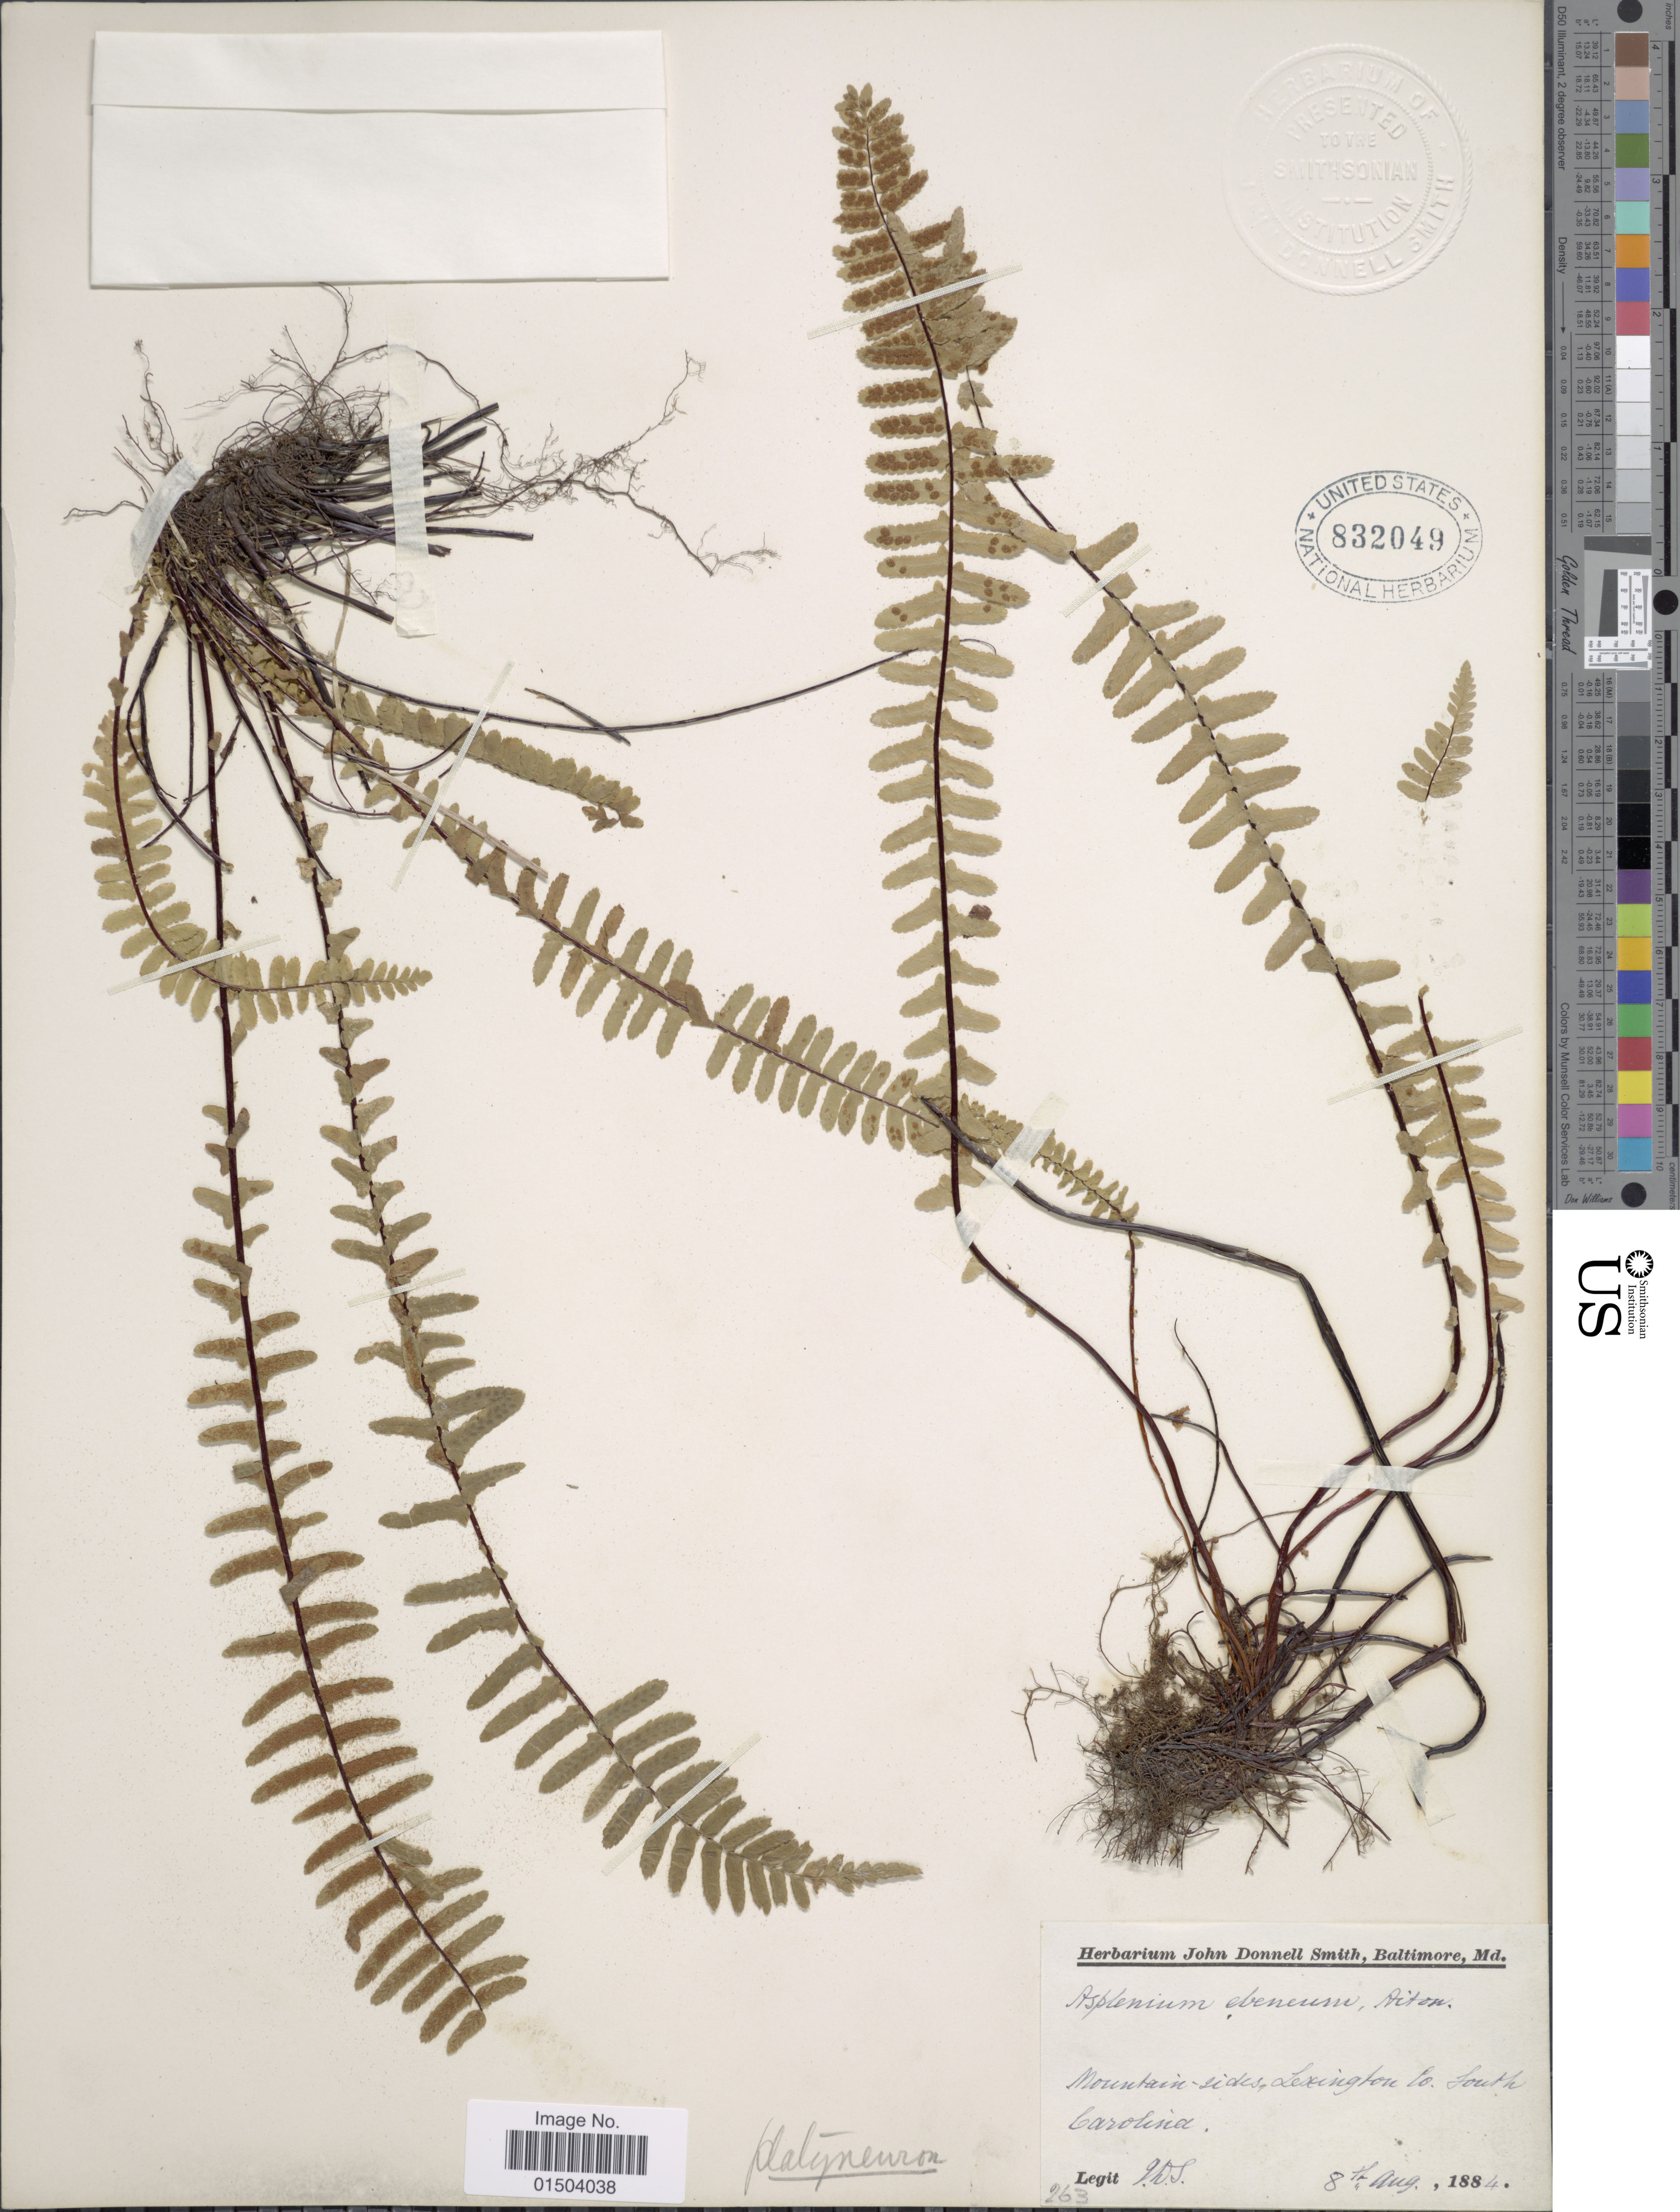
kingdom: Plantae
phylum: Tracheophyta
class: Polypodiopsida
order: Polypodiales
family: Aspleniaceae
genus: Asplenium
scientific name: Asplenium platyneuron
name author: (L.) Britton, Stearns & Poggenb.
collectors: J. Donnell Smith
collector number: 263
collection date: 1884-08-08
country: United States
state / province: South Carolina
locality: Mountain-sides, Lexington Co.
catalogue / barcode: US 832049